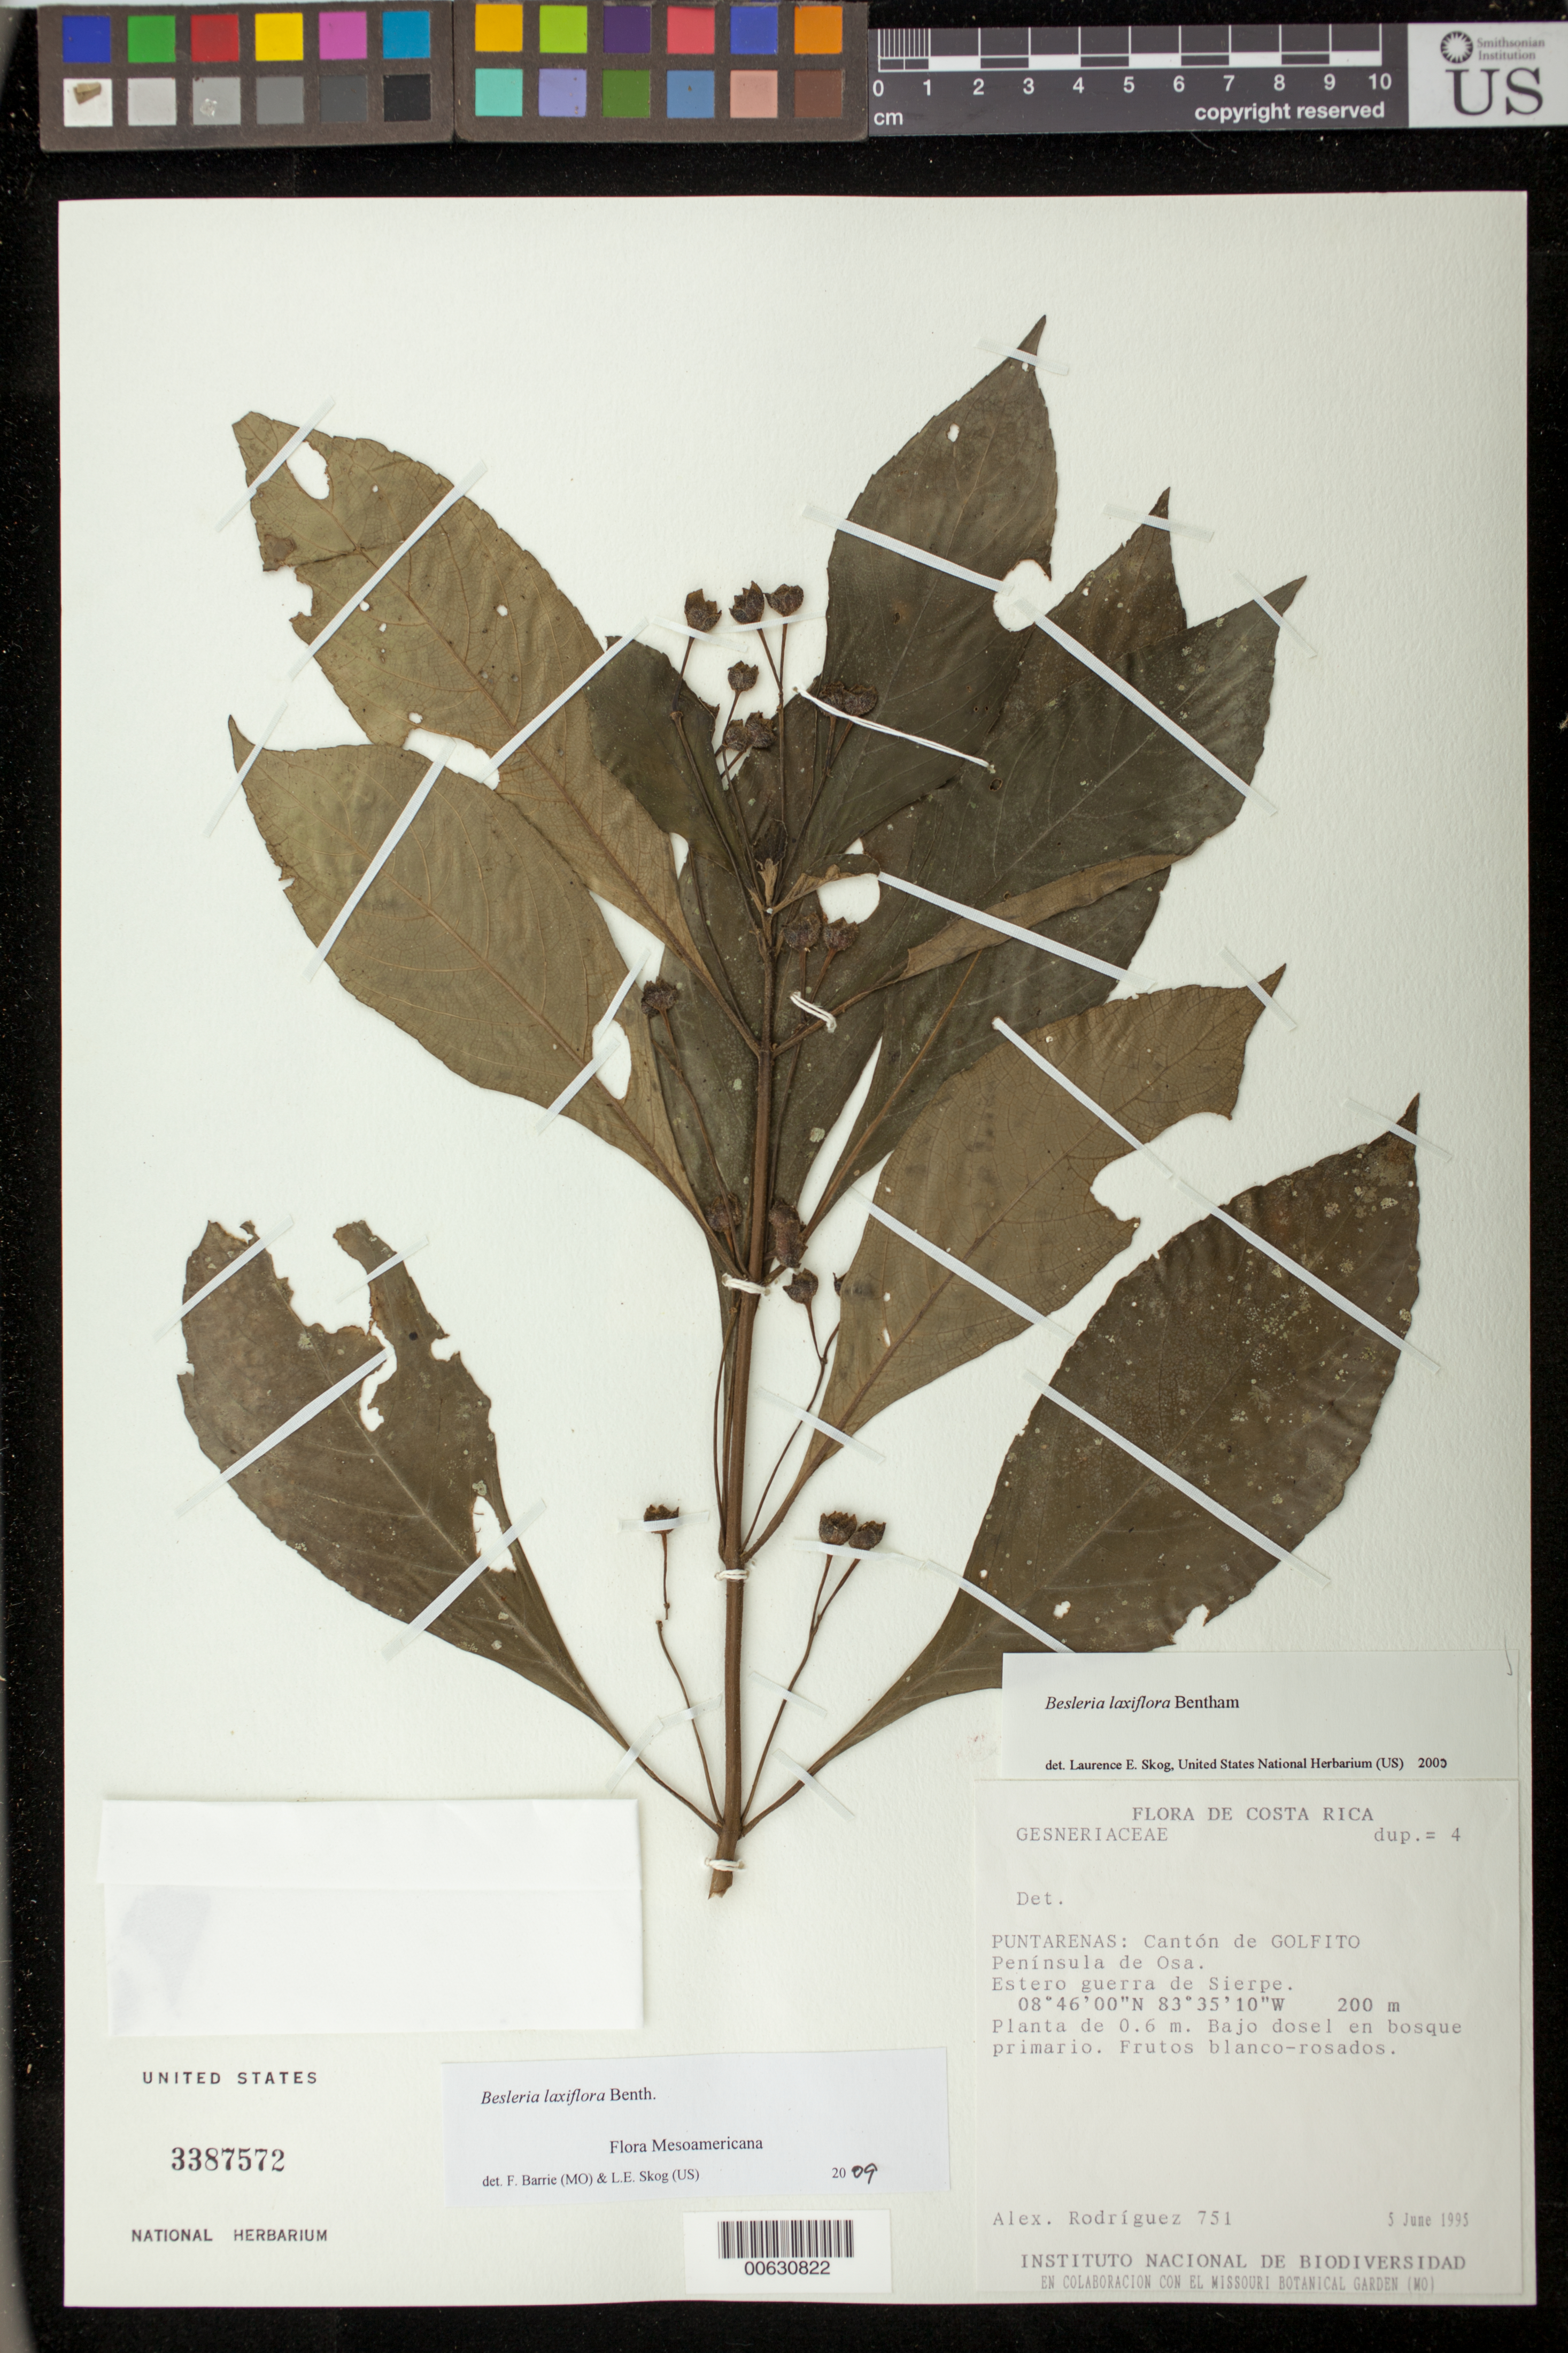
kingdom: Plantae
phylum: Tracheophyta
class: Magnoliopsida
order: Lamiales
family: Gesneriaceae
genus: Besleria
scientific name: Besleria laxiflora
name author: Benth.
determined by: Skog, Laurence E.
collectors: A. Rodríguez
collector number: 751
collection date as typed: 05 Jun 1995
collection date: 1995-06-05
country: Costa Rica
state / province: Puntarenas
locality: Cantón de Golfito, Península de Osa, Estero guerra de Sierpe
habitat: Bajo dosel en bosque primario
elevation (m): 200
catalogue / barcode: US 3387572